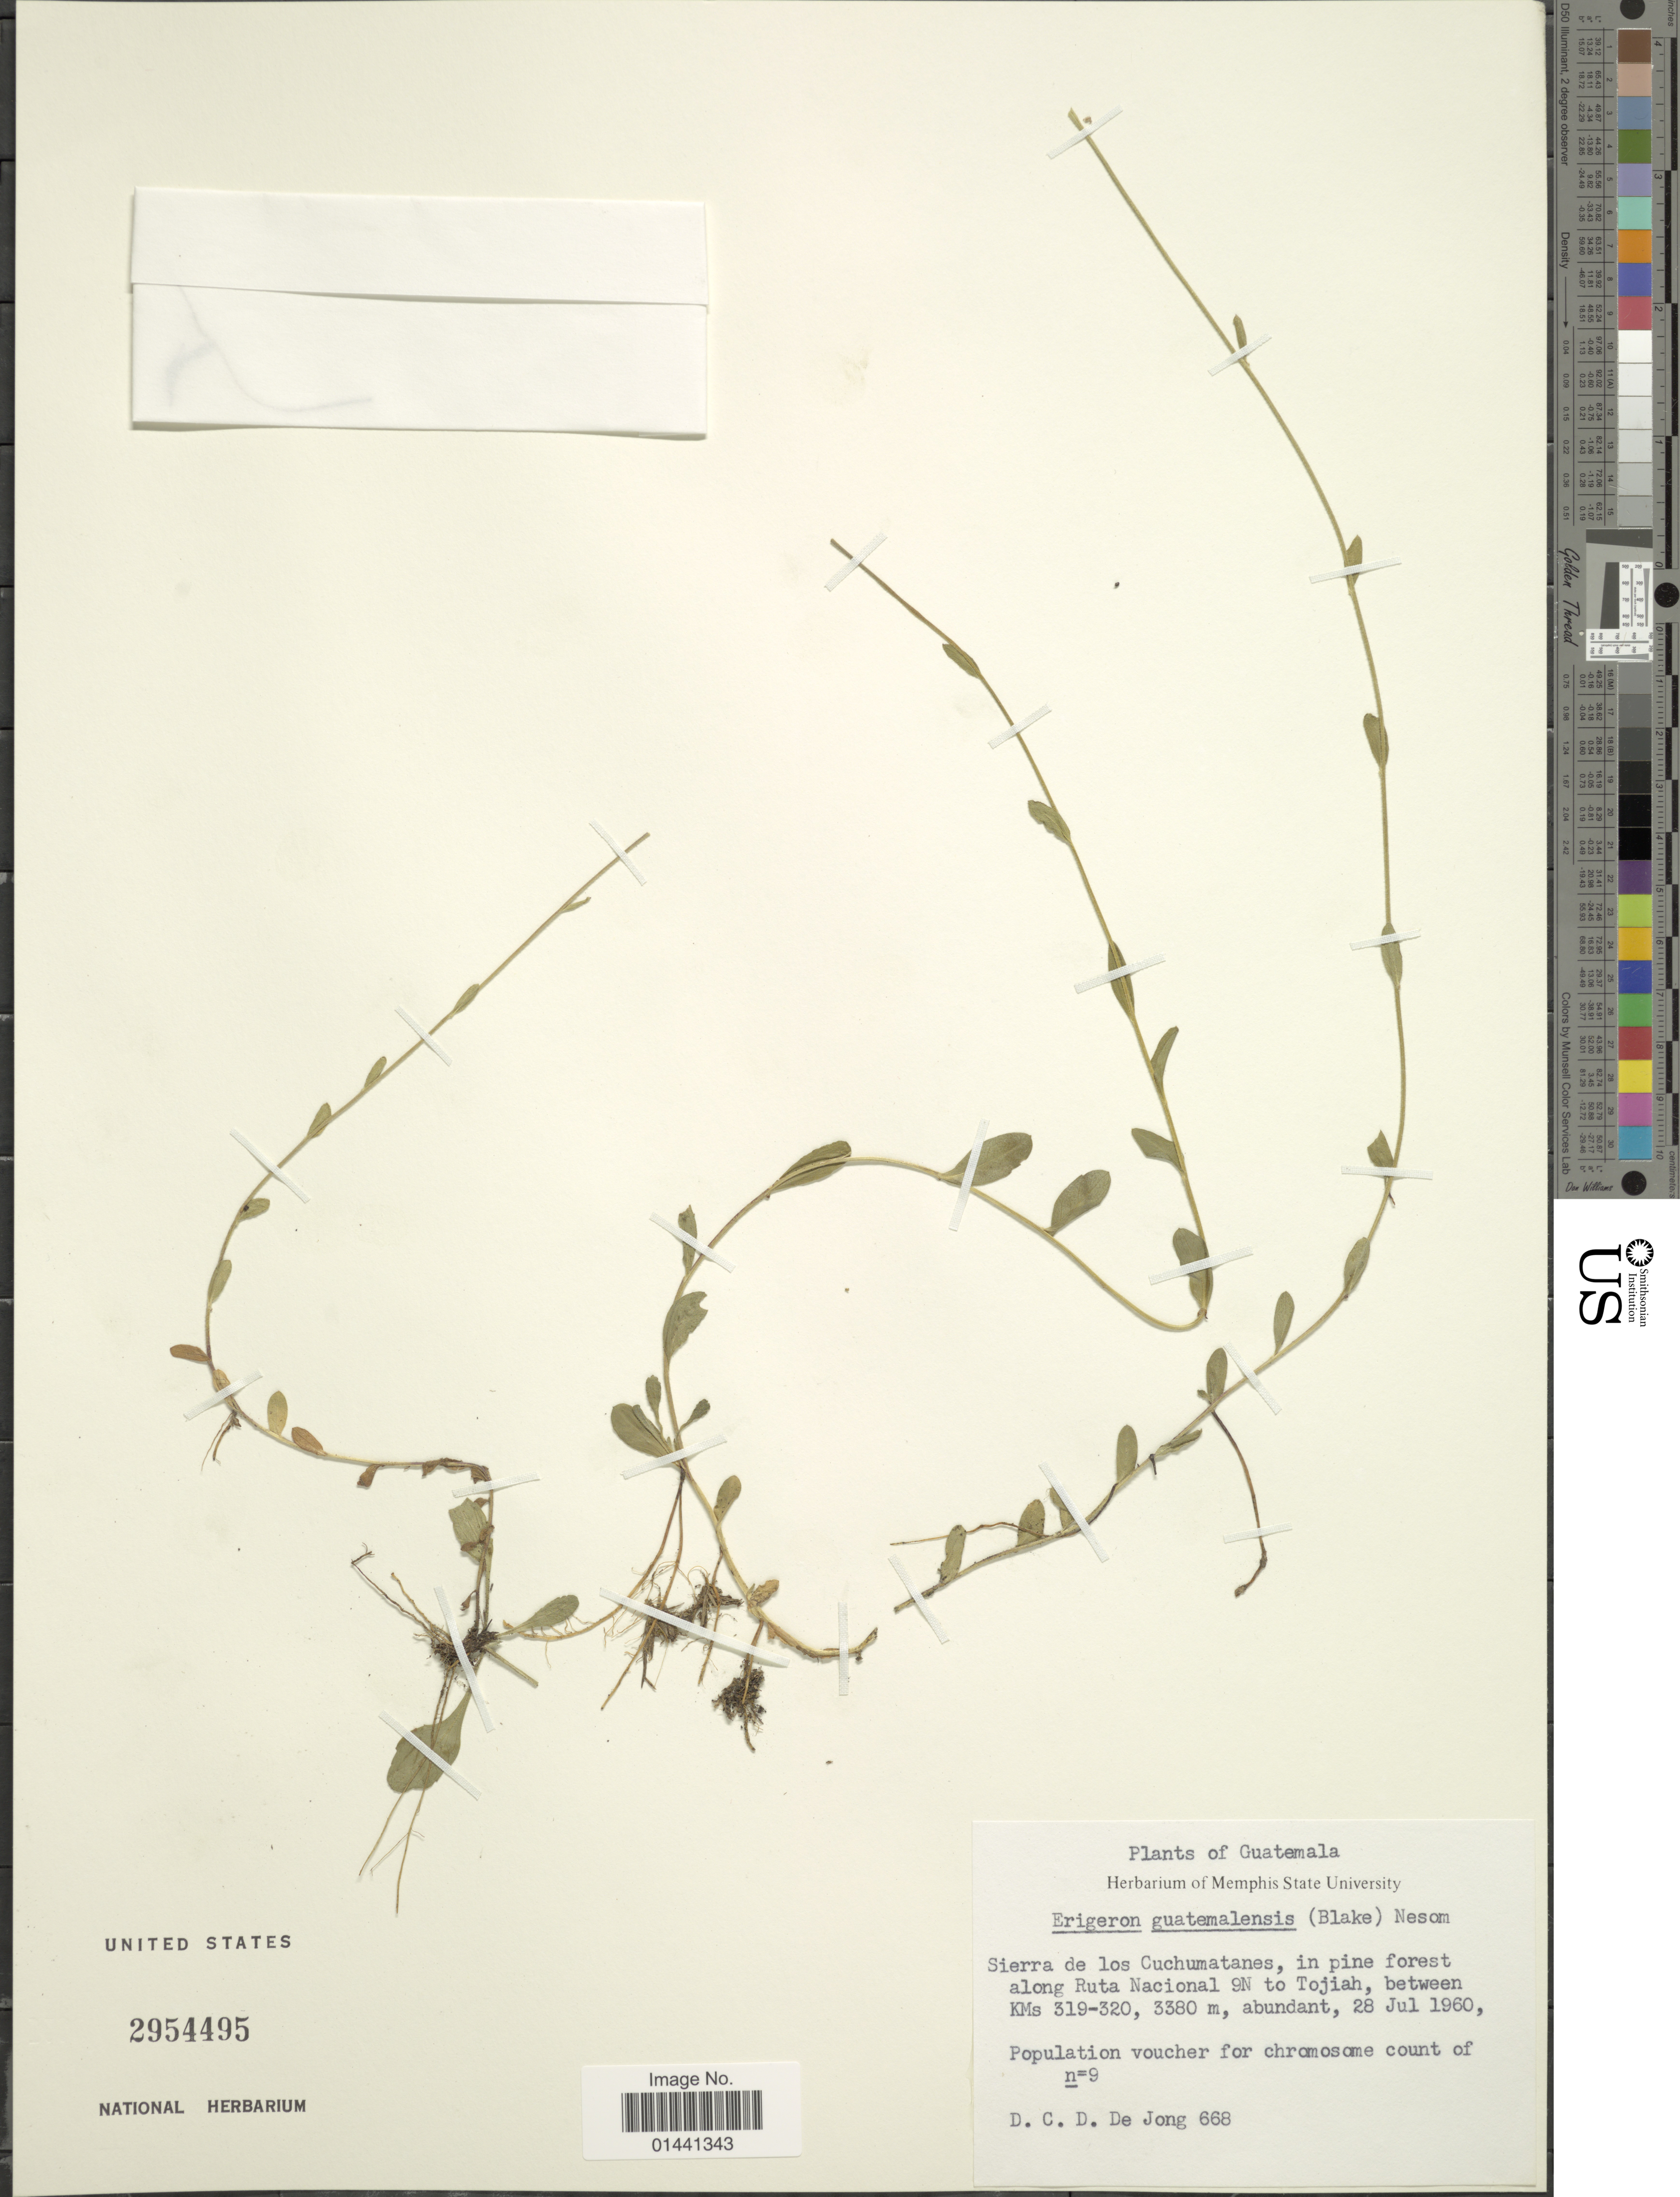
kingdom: Plantae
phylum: Tracheophyta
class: Magnoliopsida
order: Asterales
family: Asteraceae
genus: Erigeron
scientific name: Erigeron guatemalense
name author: (S.F. Blake) G.L. Nesom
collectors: D. De Jong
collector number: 668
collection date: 1960-07-28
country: Guatemala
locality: Sierra de los Cuchumatanes, in pine forest along Ruta Nacional 9N to Tojiah, between KMs 319-320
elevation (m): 3380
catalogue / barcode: US 2954495